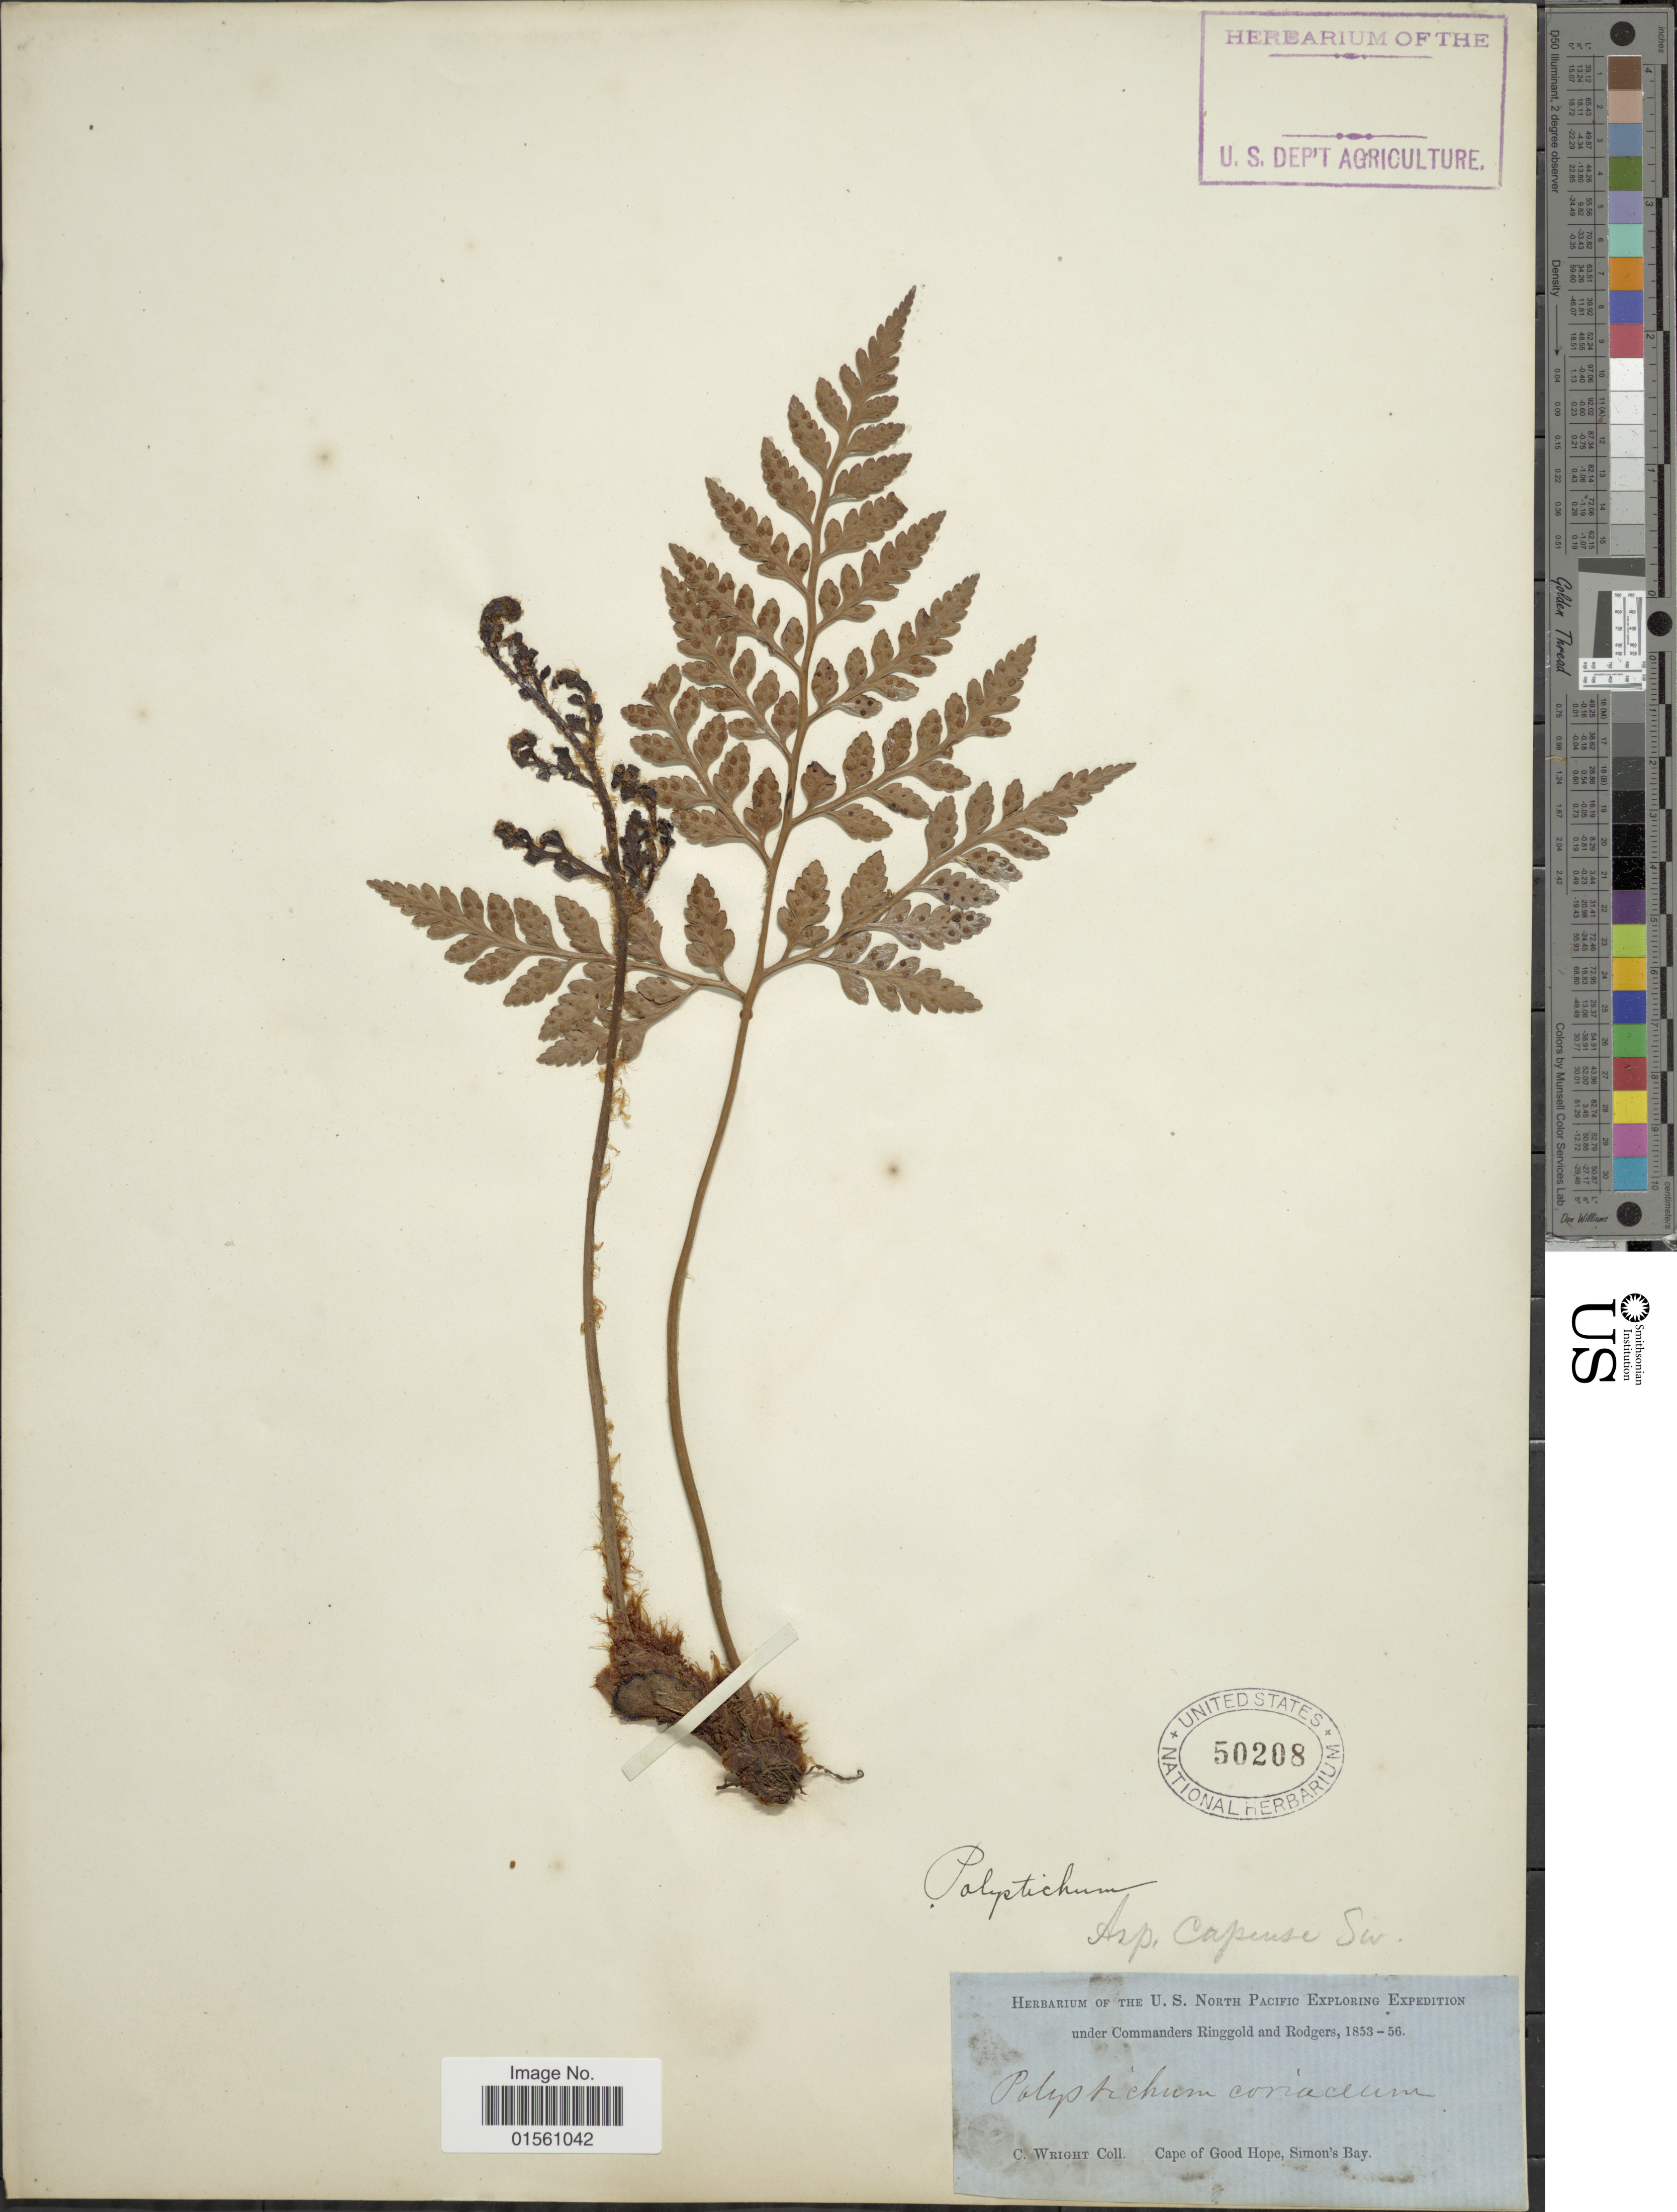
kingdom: Plantae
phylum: Tracheophyta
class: Polypodiopsida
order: Polypodiales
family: Dryopteridaceae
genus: Rumohra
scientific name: Rumohra adiantiformis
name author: (G. Forst.) Ching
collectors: C. Wright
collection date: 1853/1856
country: South Africa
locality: Cape of Good Hope, Simon's Bay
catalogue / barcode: US 50208